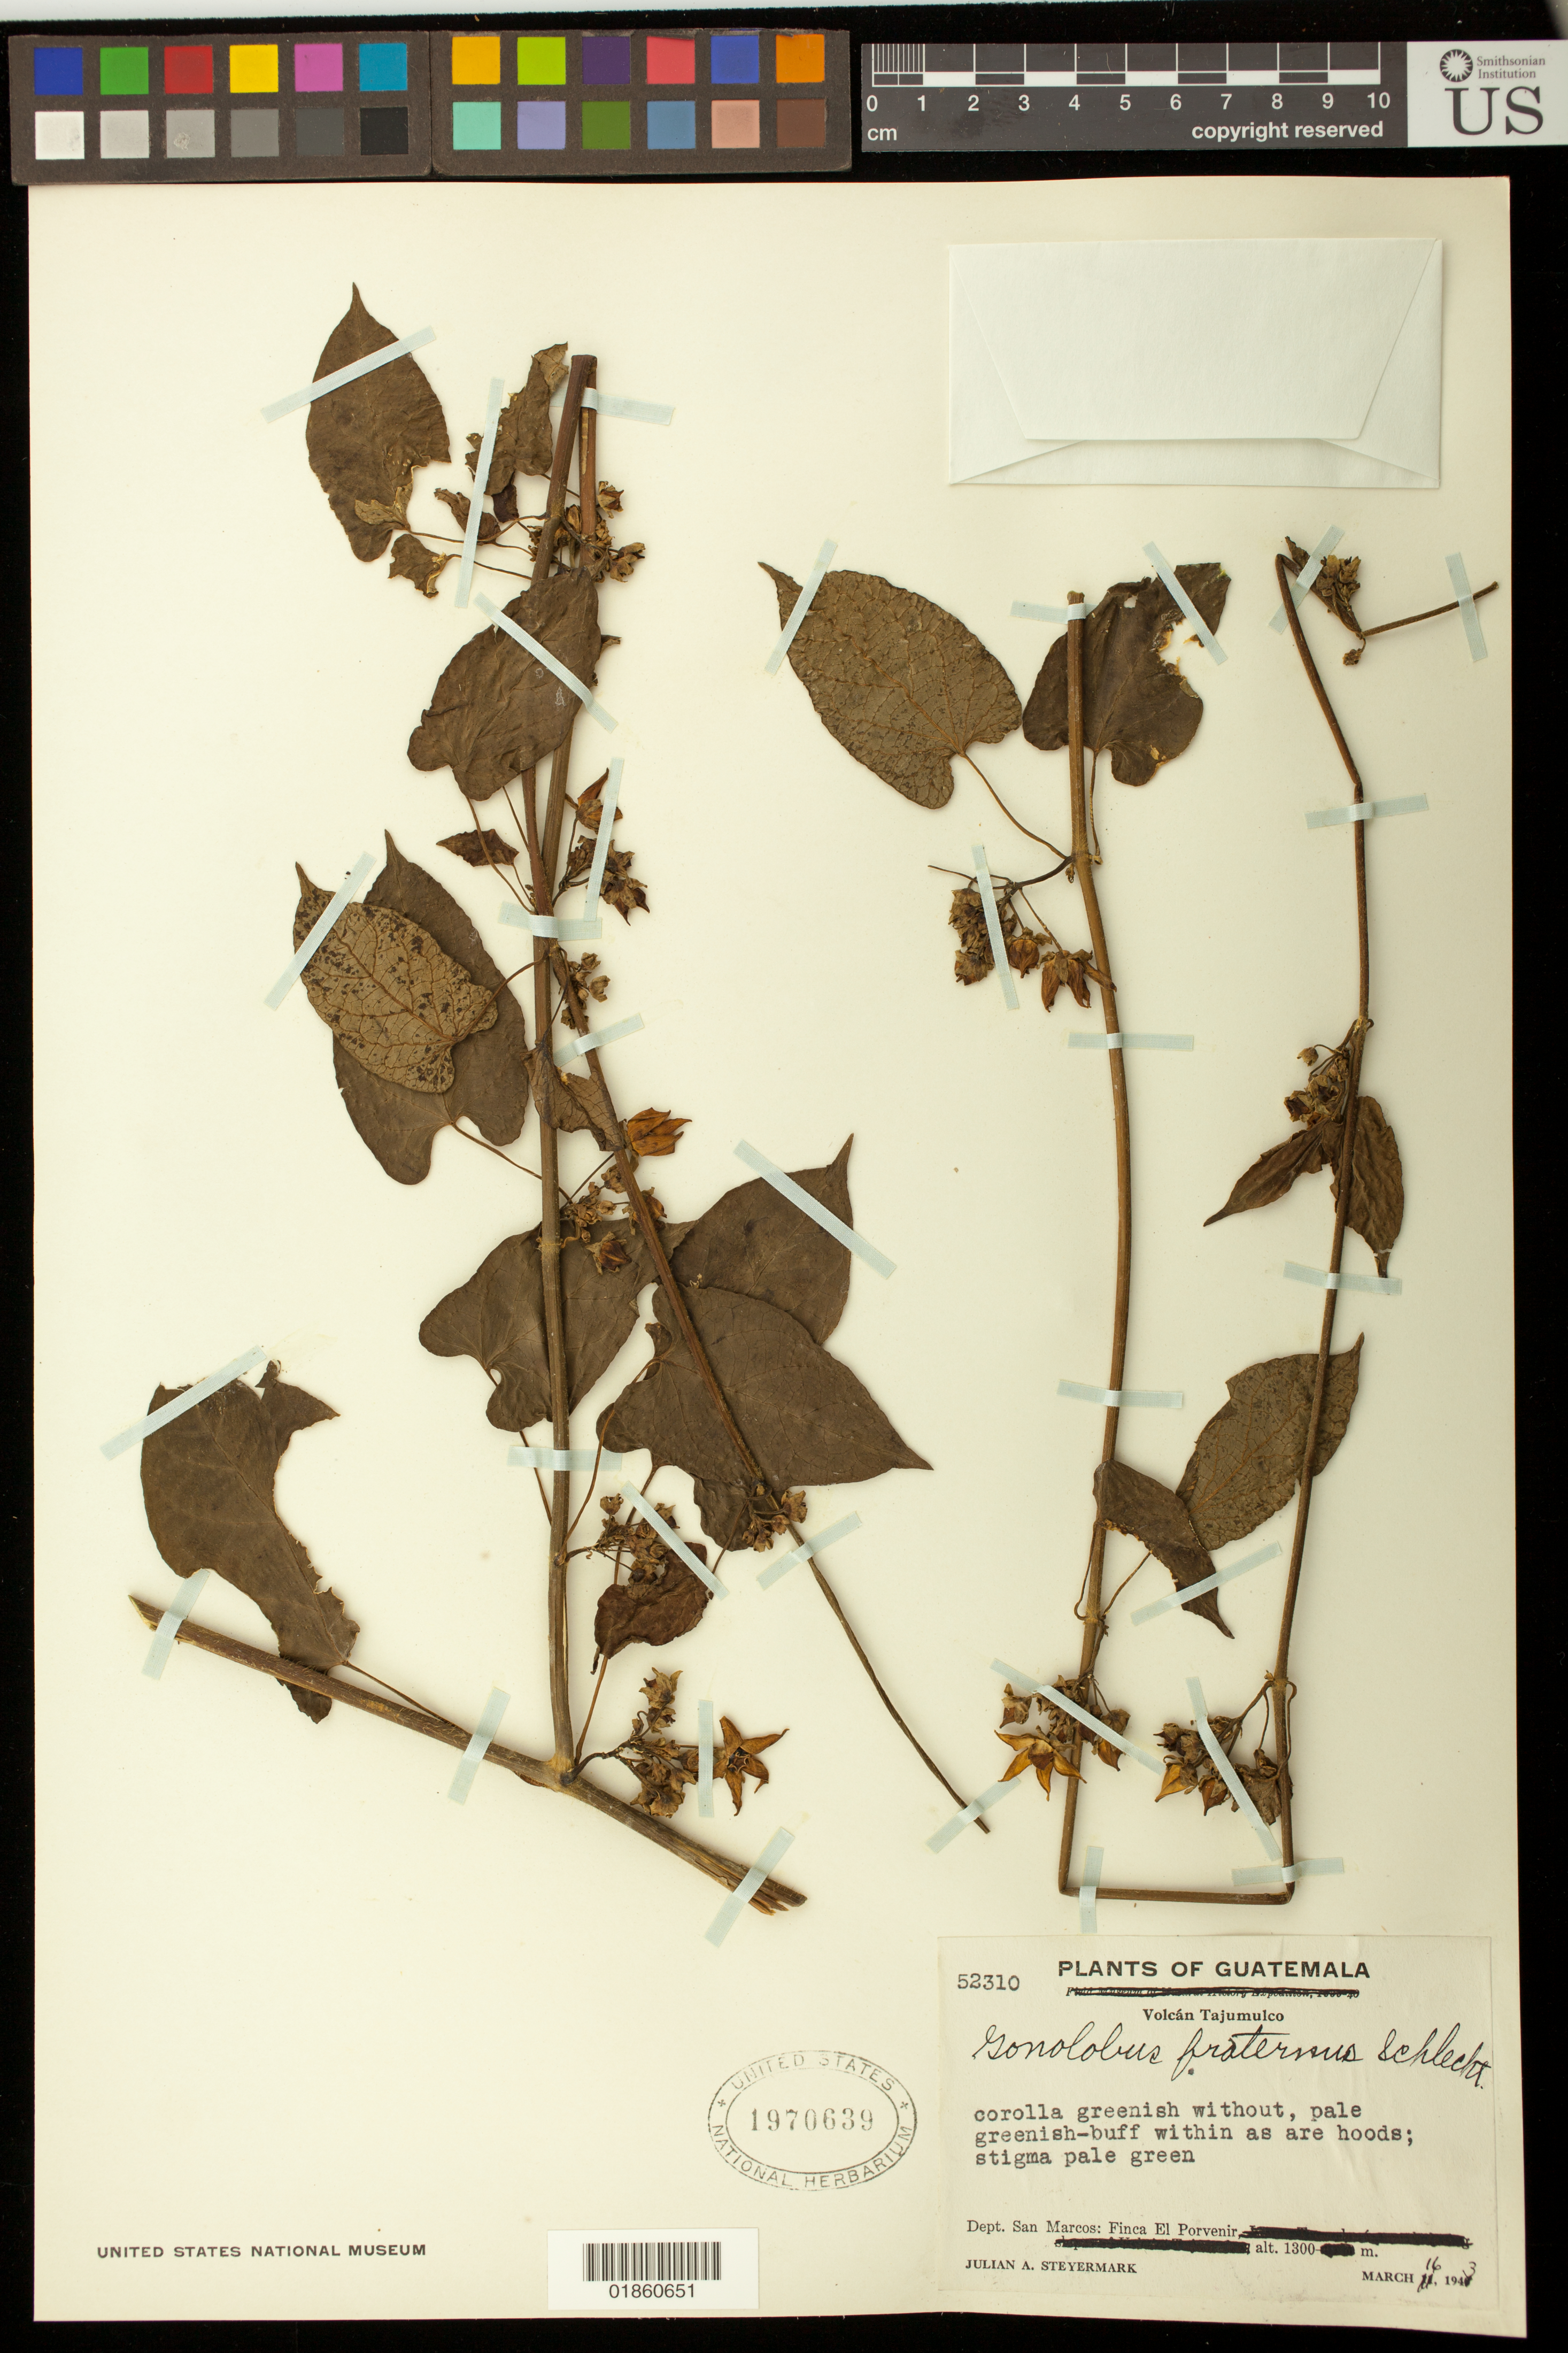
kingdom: Plantae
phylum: Tracheophyta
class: Magnoliopsida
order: Gentianales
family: Apocynaceae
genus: Gonolobus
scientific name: Gonolobus fraternus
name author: Schltdl.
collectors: J. Steyermark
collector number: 52310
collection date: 1943-03-16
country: Guatemala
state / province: San Marcos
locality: Volcan Tajumulco Finca El Porvenir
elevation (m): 1300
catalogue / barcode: US 1970639